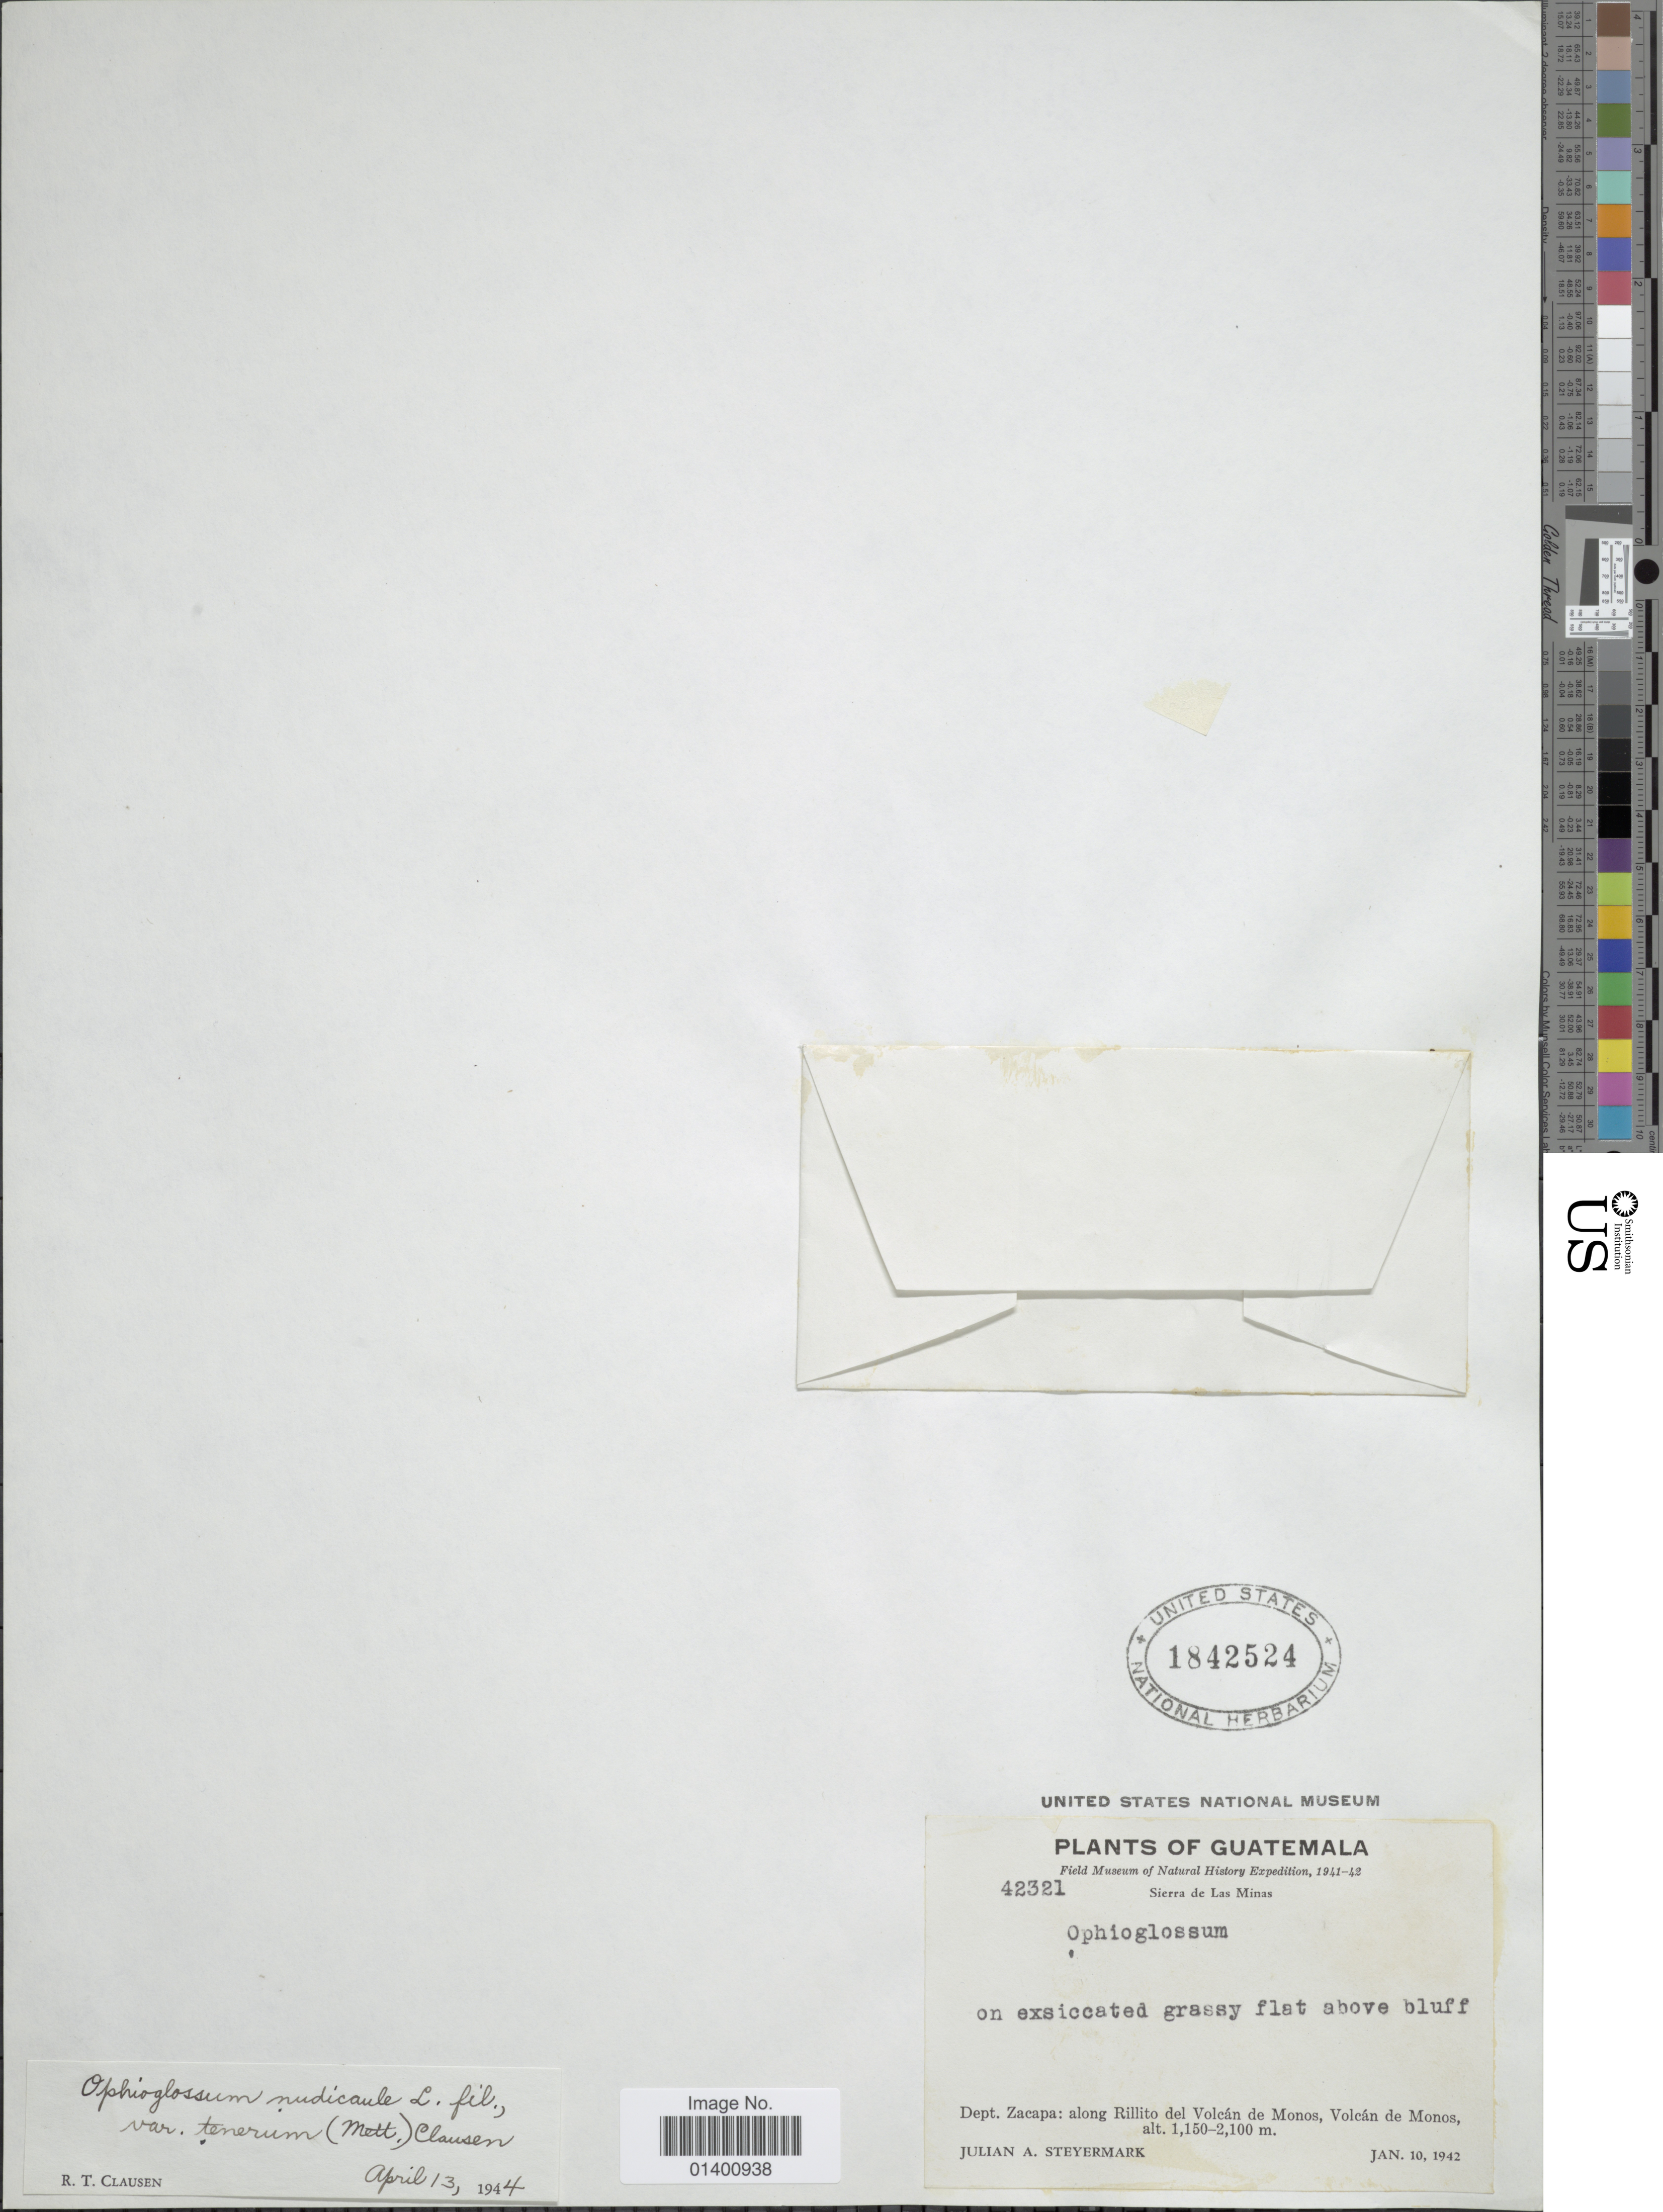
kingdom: Plantae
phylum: Tracheophyta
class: Polypodiopsida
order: Ophioglossales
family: Ophioglossaceae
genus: Ophioglossum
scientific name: Ophioglossum nudicaule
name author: L. f.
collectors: J. Steyermark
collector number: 42321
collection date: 1942-01-10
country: Guatemala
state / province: Zacapa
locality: Along Rillito del Volcán de Monos, Volcán de Monos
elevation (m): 1150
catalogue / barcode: US 1842524